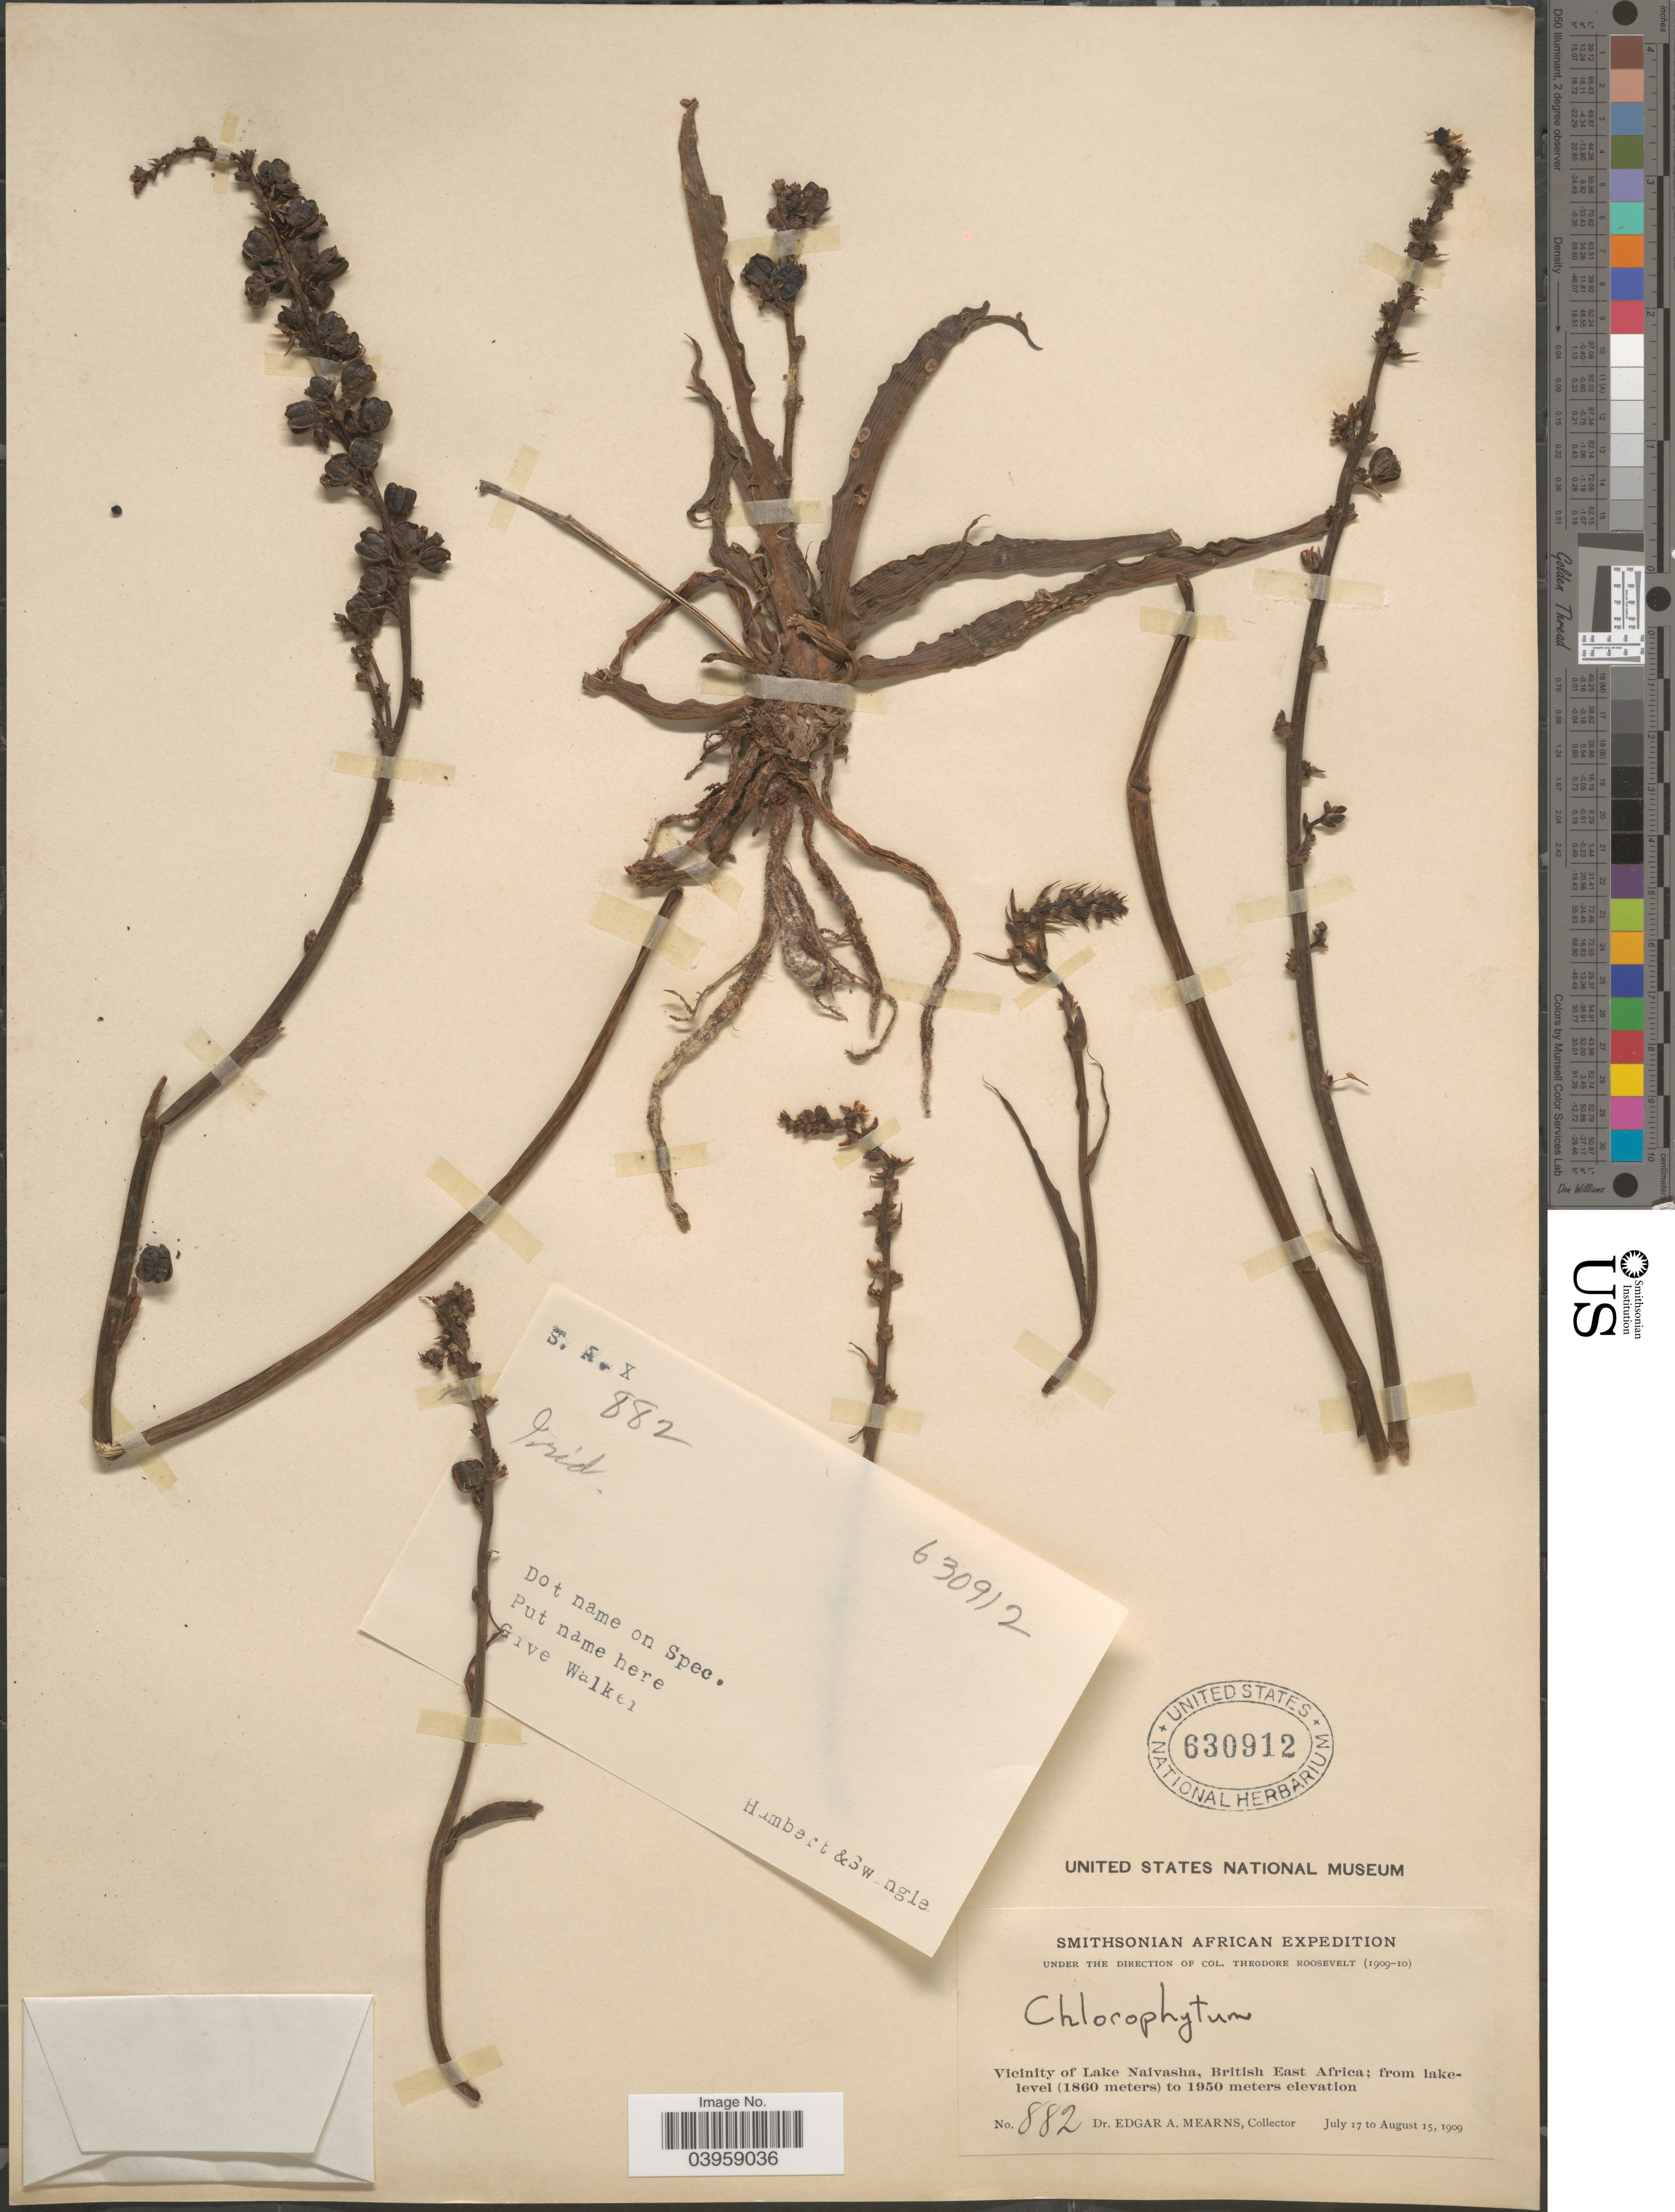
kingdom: Plantae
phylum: Tracheophyta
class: Liliopsida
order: Asparagales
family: Asparagaceae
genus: Chlorophytum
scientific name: Chlorophytum sp.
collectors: E. A. Mearns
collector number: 882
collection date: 1909-07-17/1909-08-15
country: Kenya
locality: Vicinity of Lake Naivasha, British East Africa.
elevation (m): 1860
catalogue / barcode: US 630912